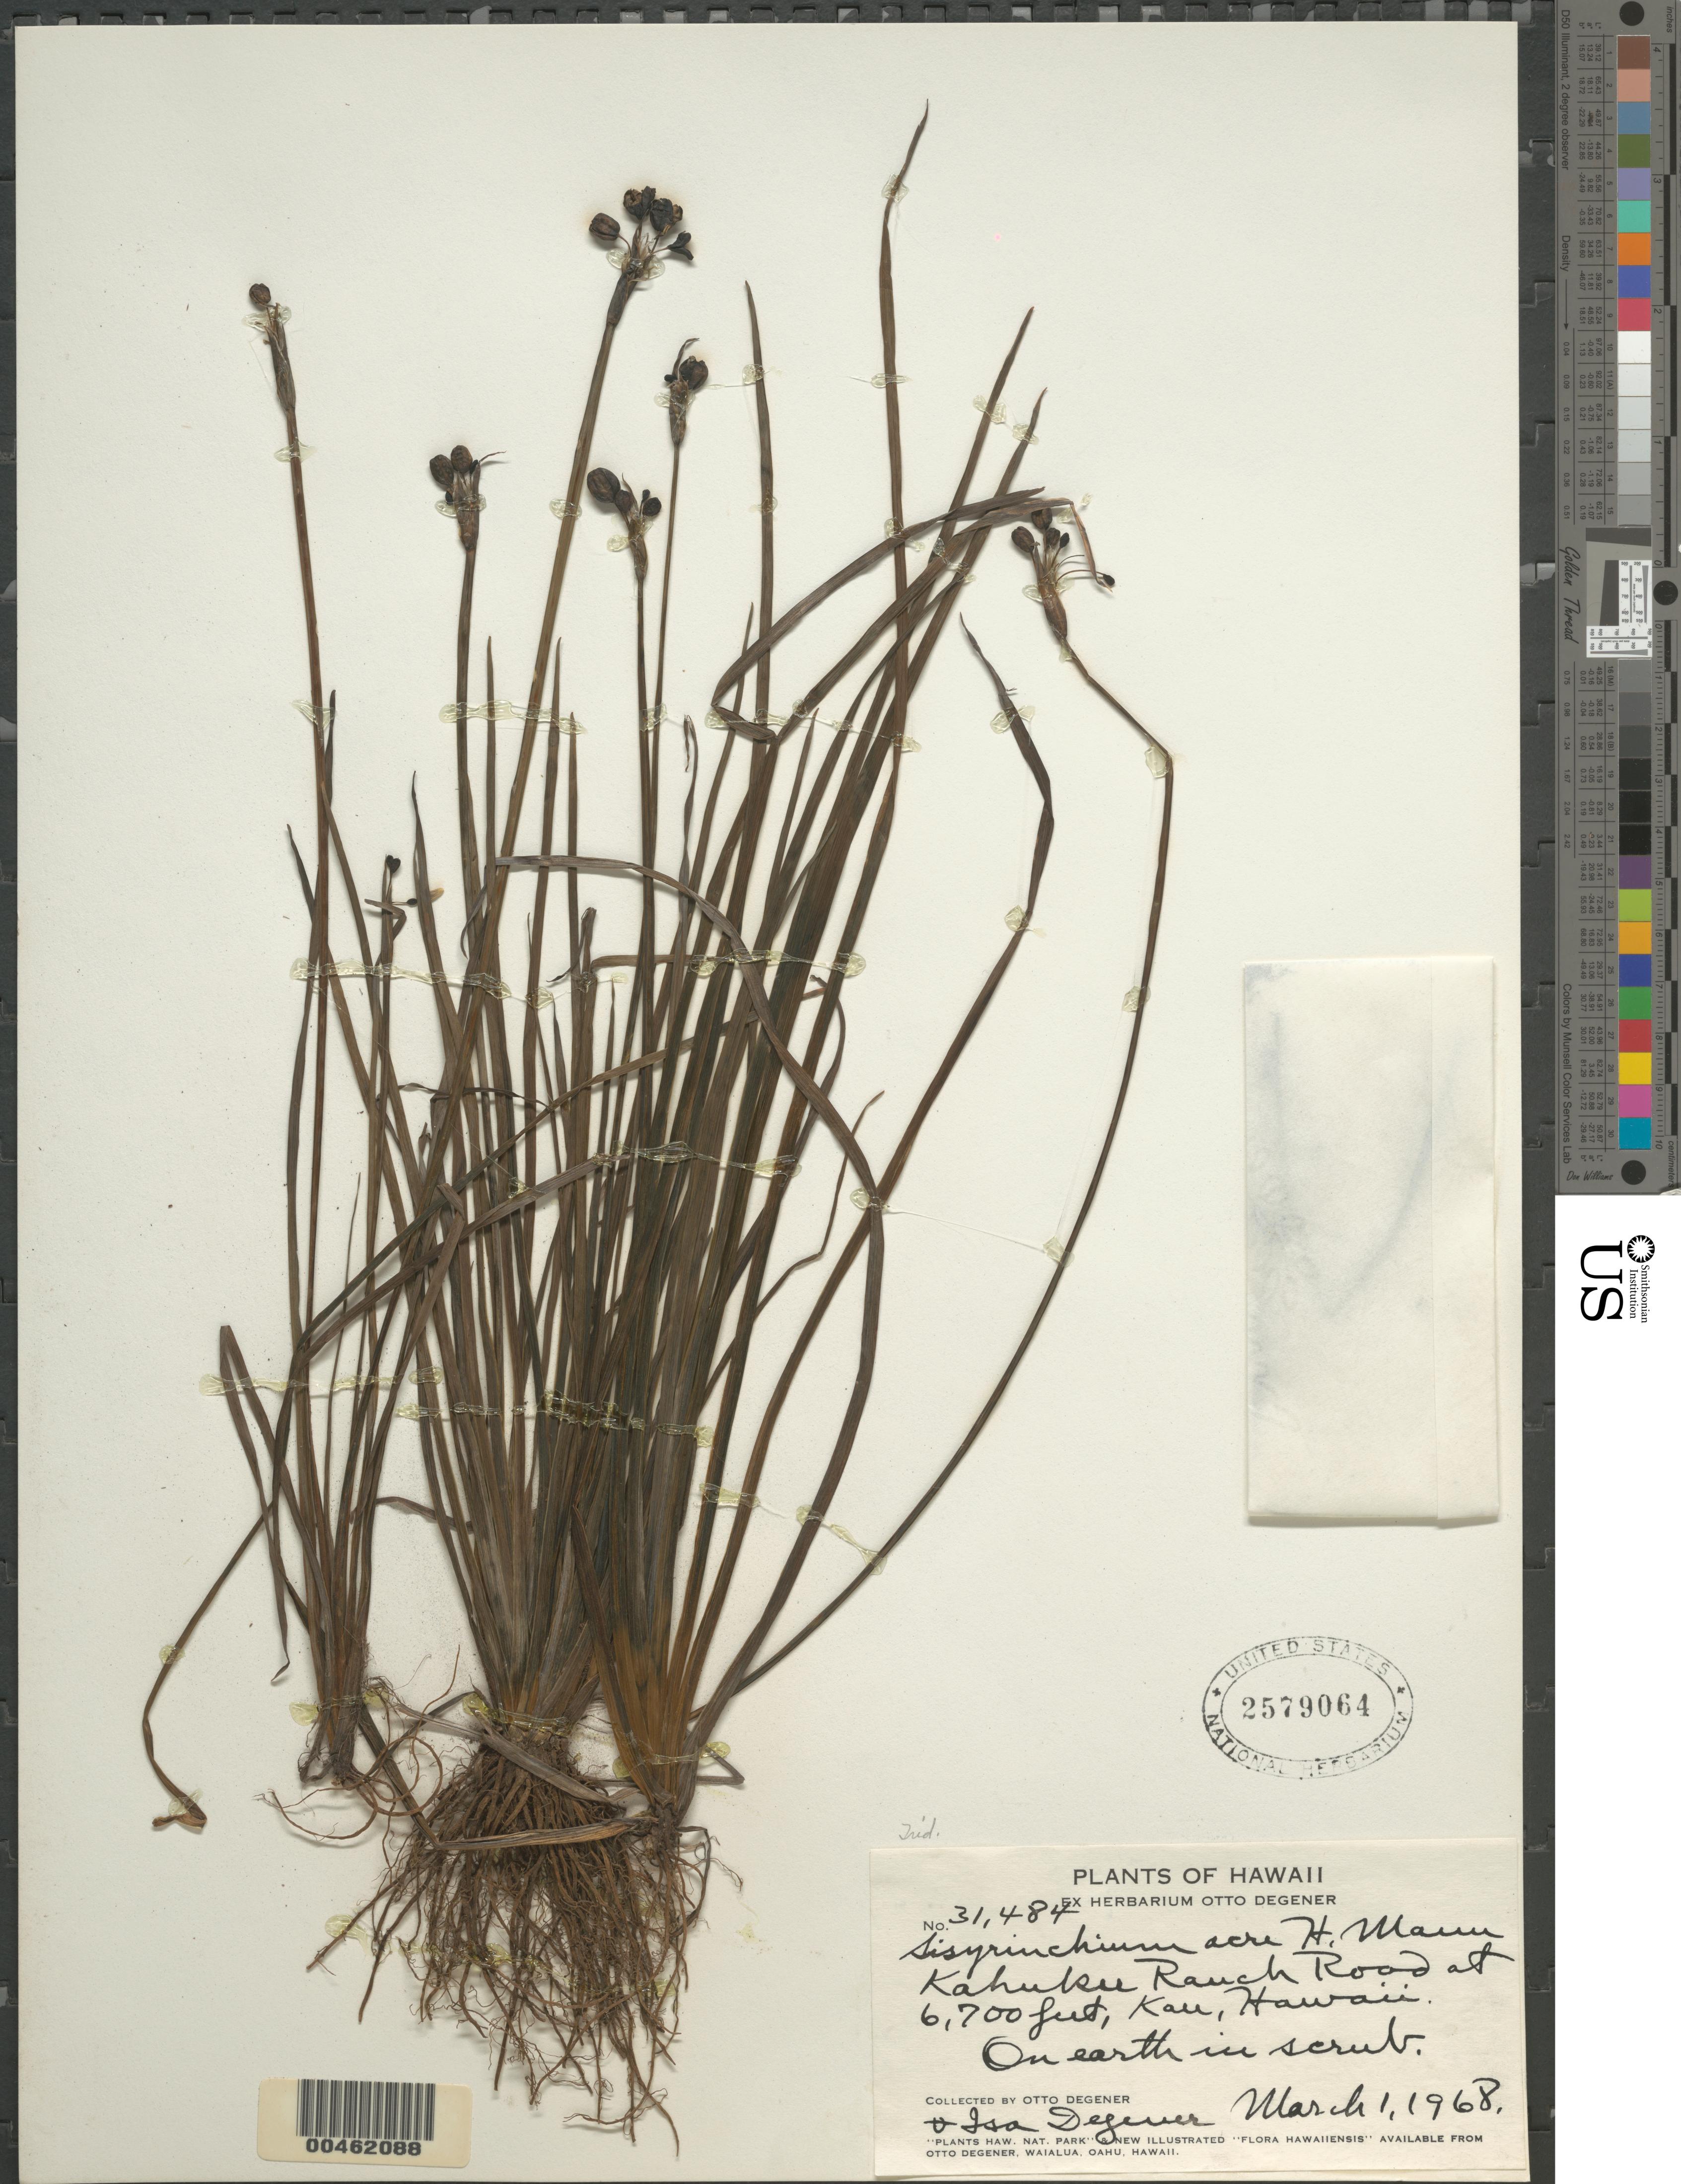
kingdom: Plantae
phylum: Tracheophyta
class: Liliopsida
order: Asparagales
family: Iridaceae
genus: Sisyrinchium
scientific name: Sisyrinchium acre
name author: H. Mann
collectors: O. Degener & I. Degener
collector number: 31484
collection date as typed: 1 Mar 1968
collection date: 1968-03-01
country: United States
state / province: Hawaii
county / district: Hawaii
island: Hawaii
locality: Kahuku Ranch Road, Kau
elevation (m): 2042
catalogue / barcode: US 2579064